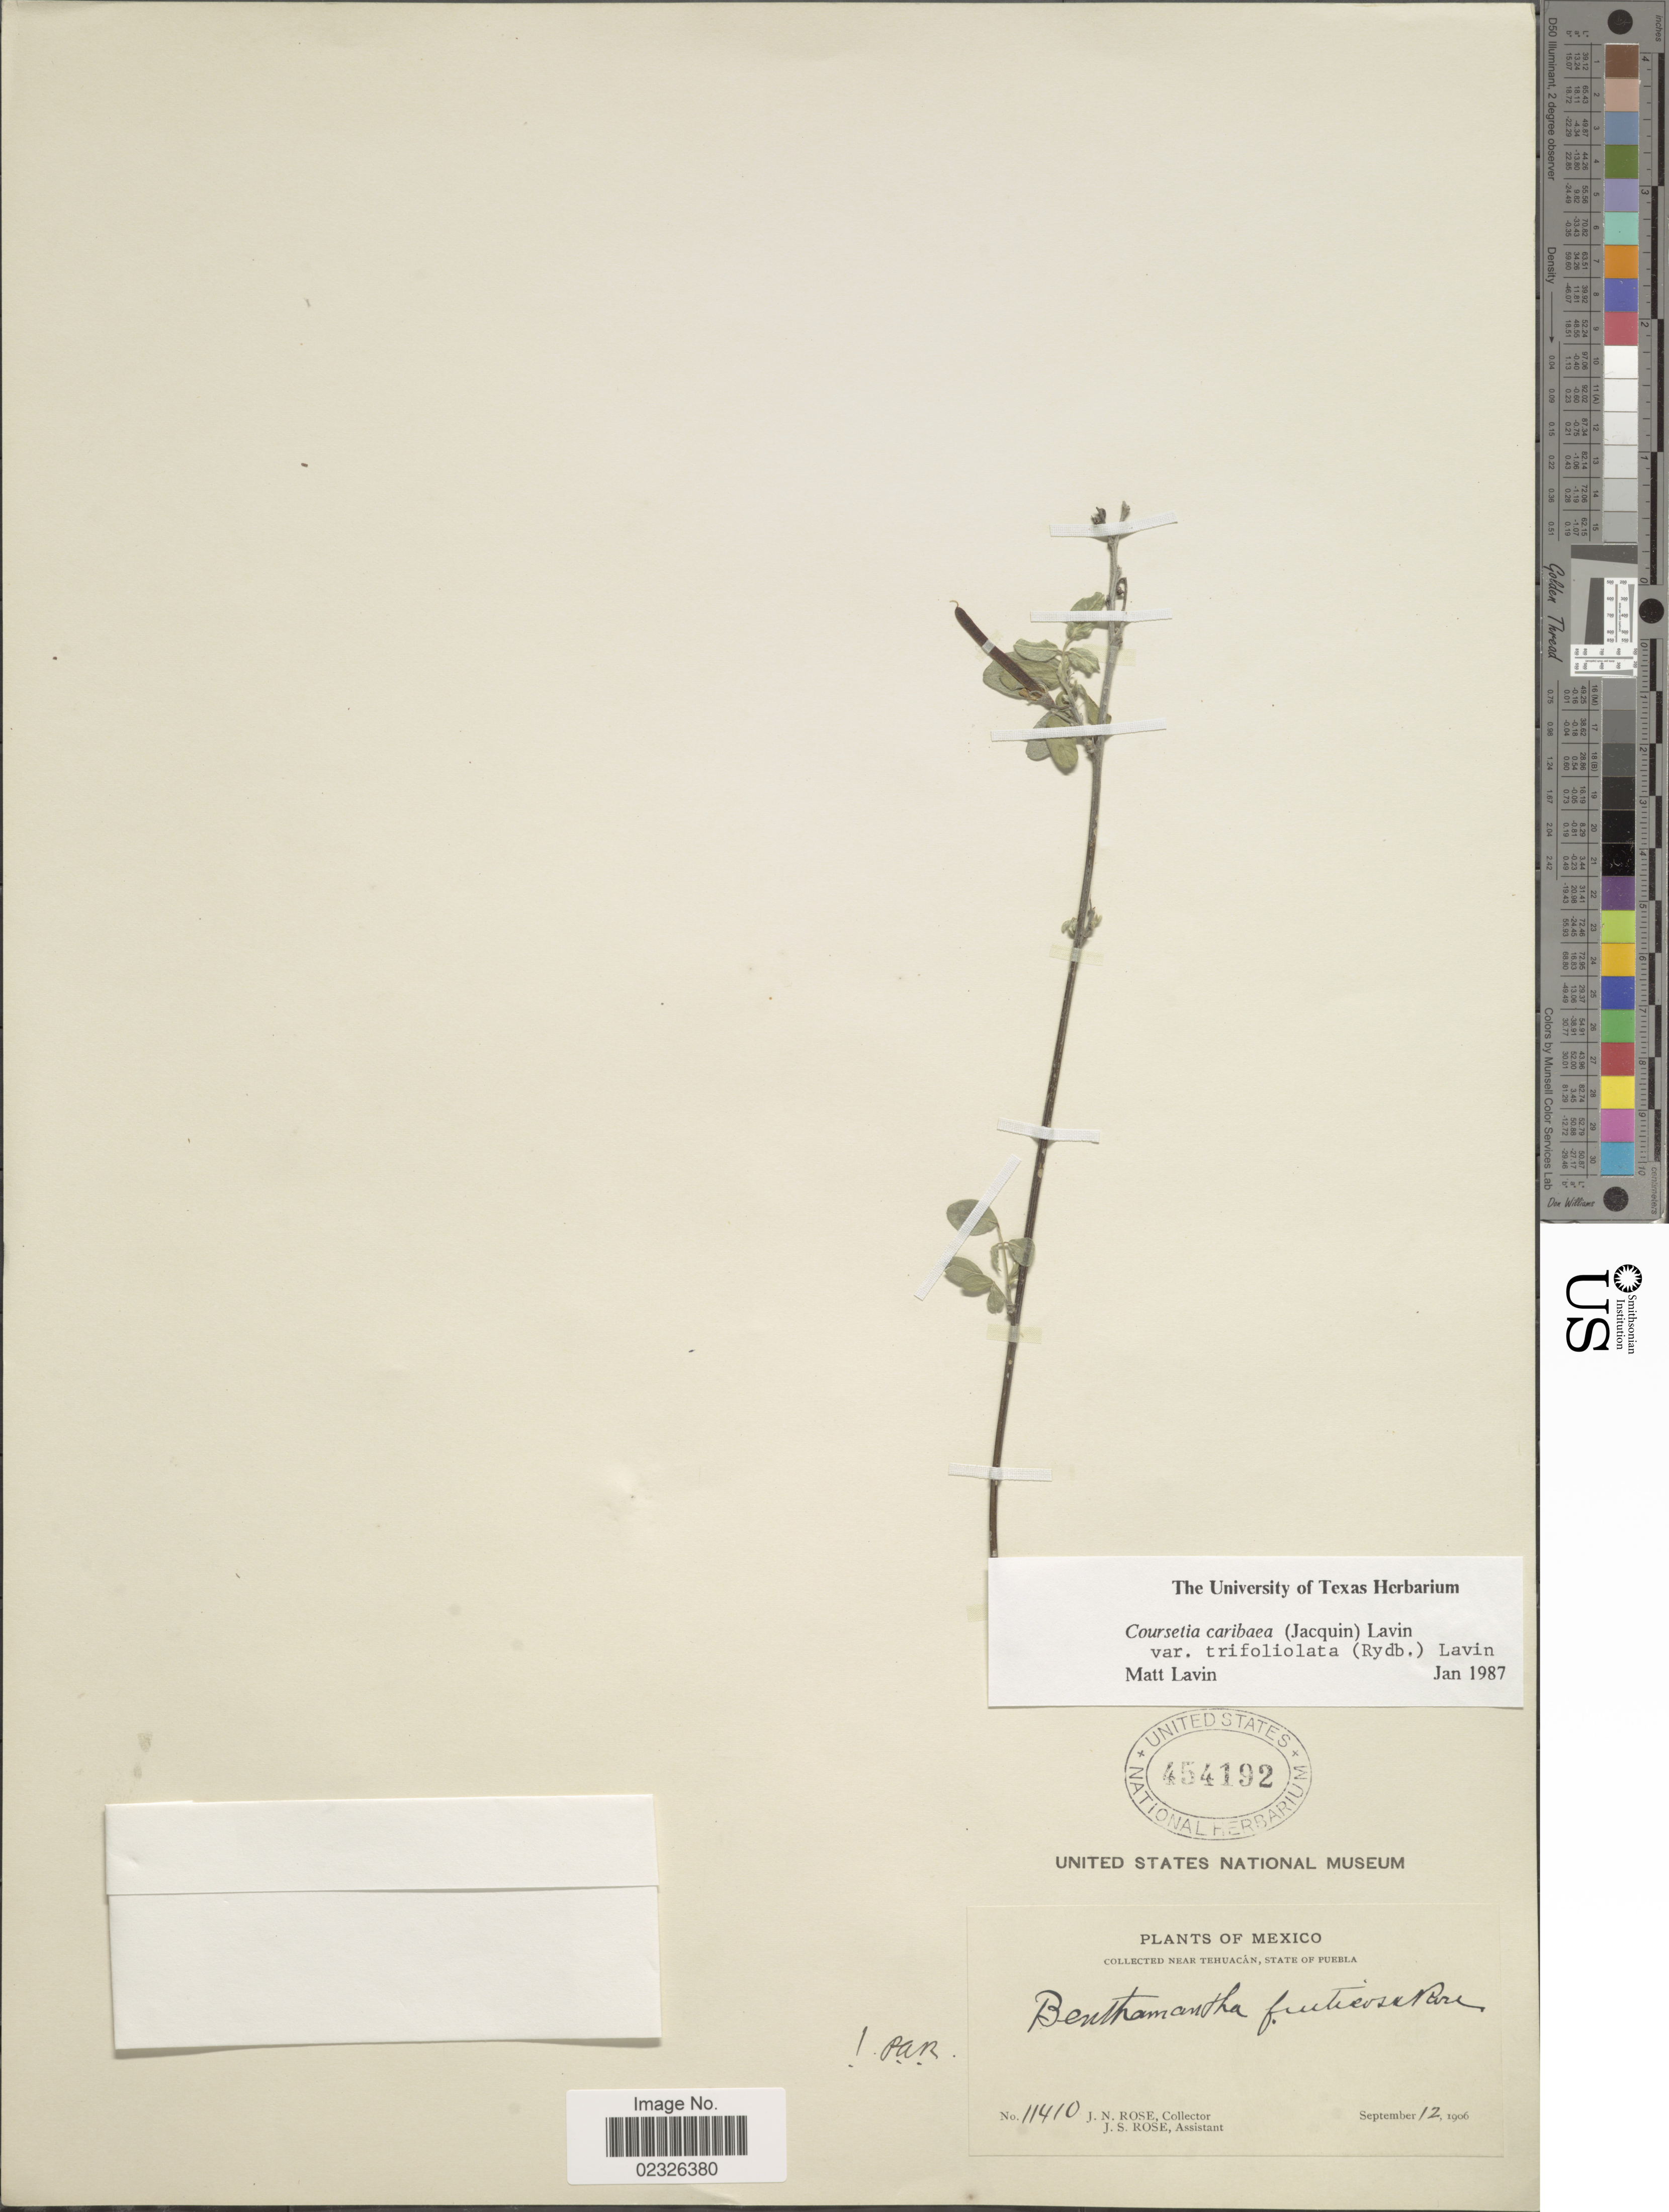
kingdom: Plantae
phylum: Tracheophyta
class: Magnoliopsida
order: Fabales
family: Fabaceae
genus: Coursetia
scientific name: Coursetia caribaea var. trifoliolata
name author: (Rydb.) Lavin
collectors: J. N. Rose & J. S. Rose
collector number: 11410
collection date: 1906-09-12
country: Mexico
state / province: Puebla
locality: Near Tehuacan, State of Puebla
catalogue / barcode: US 454192